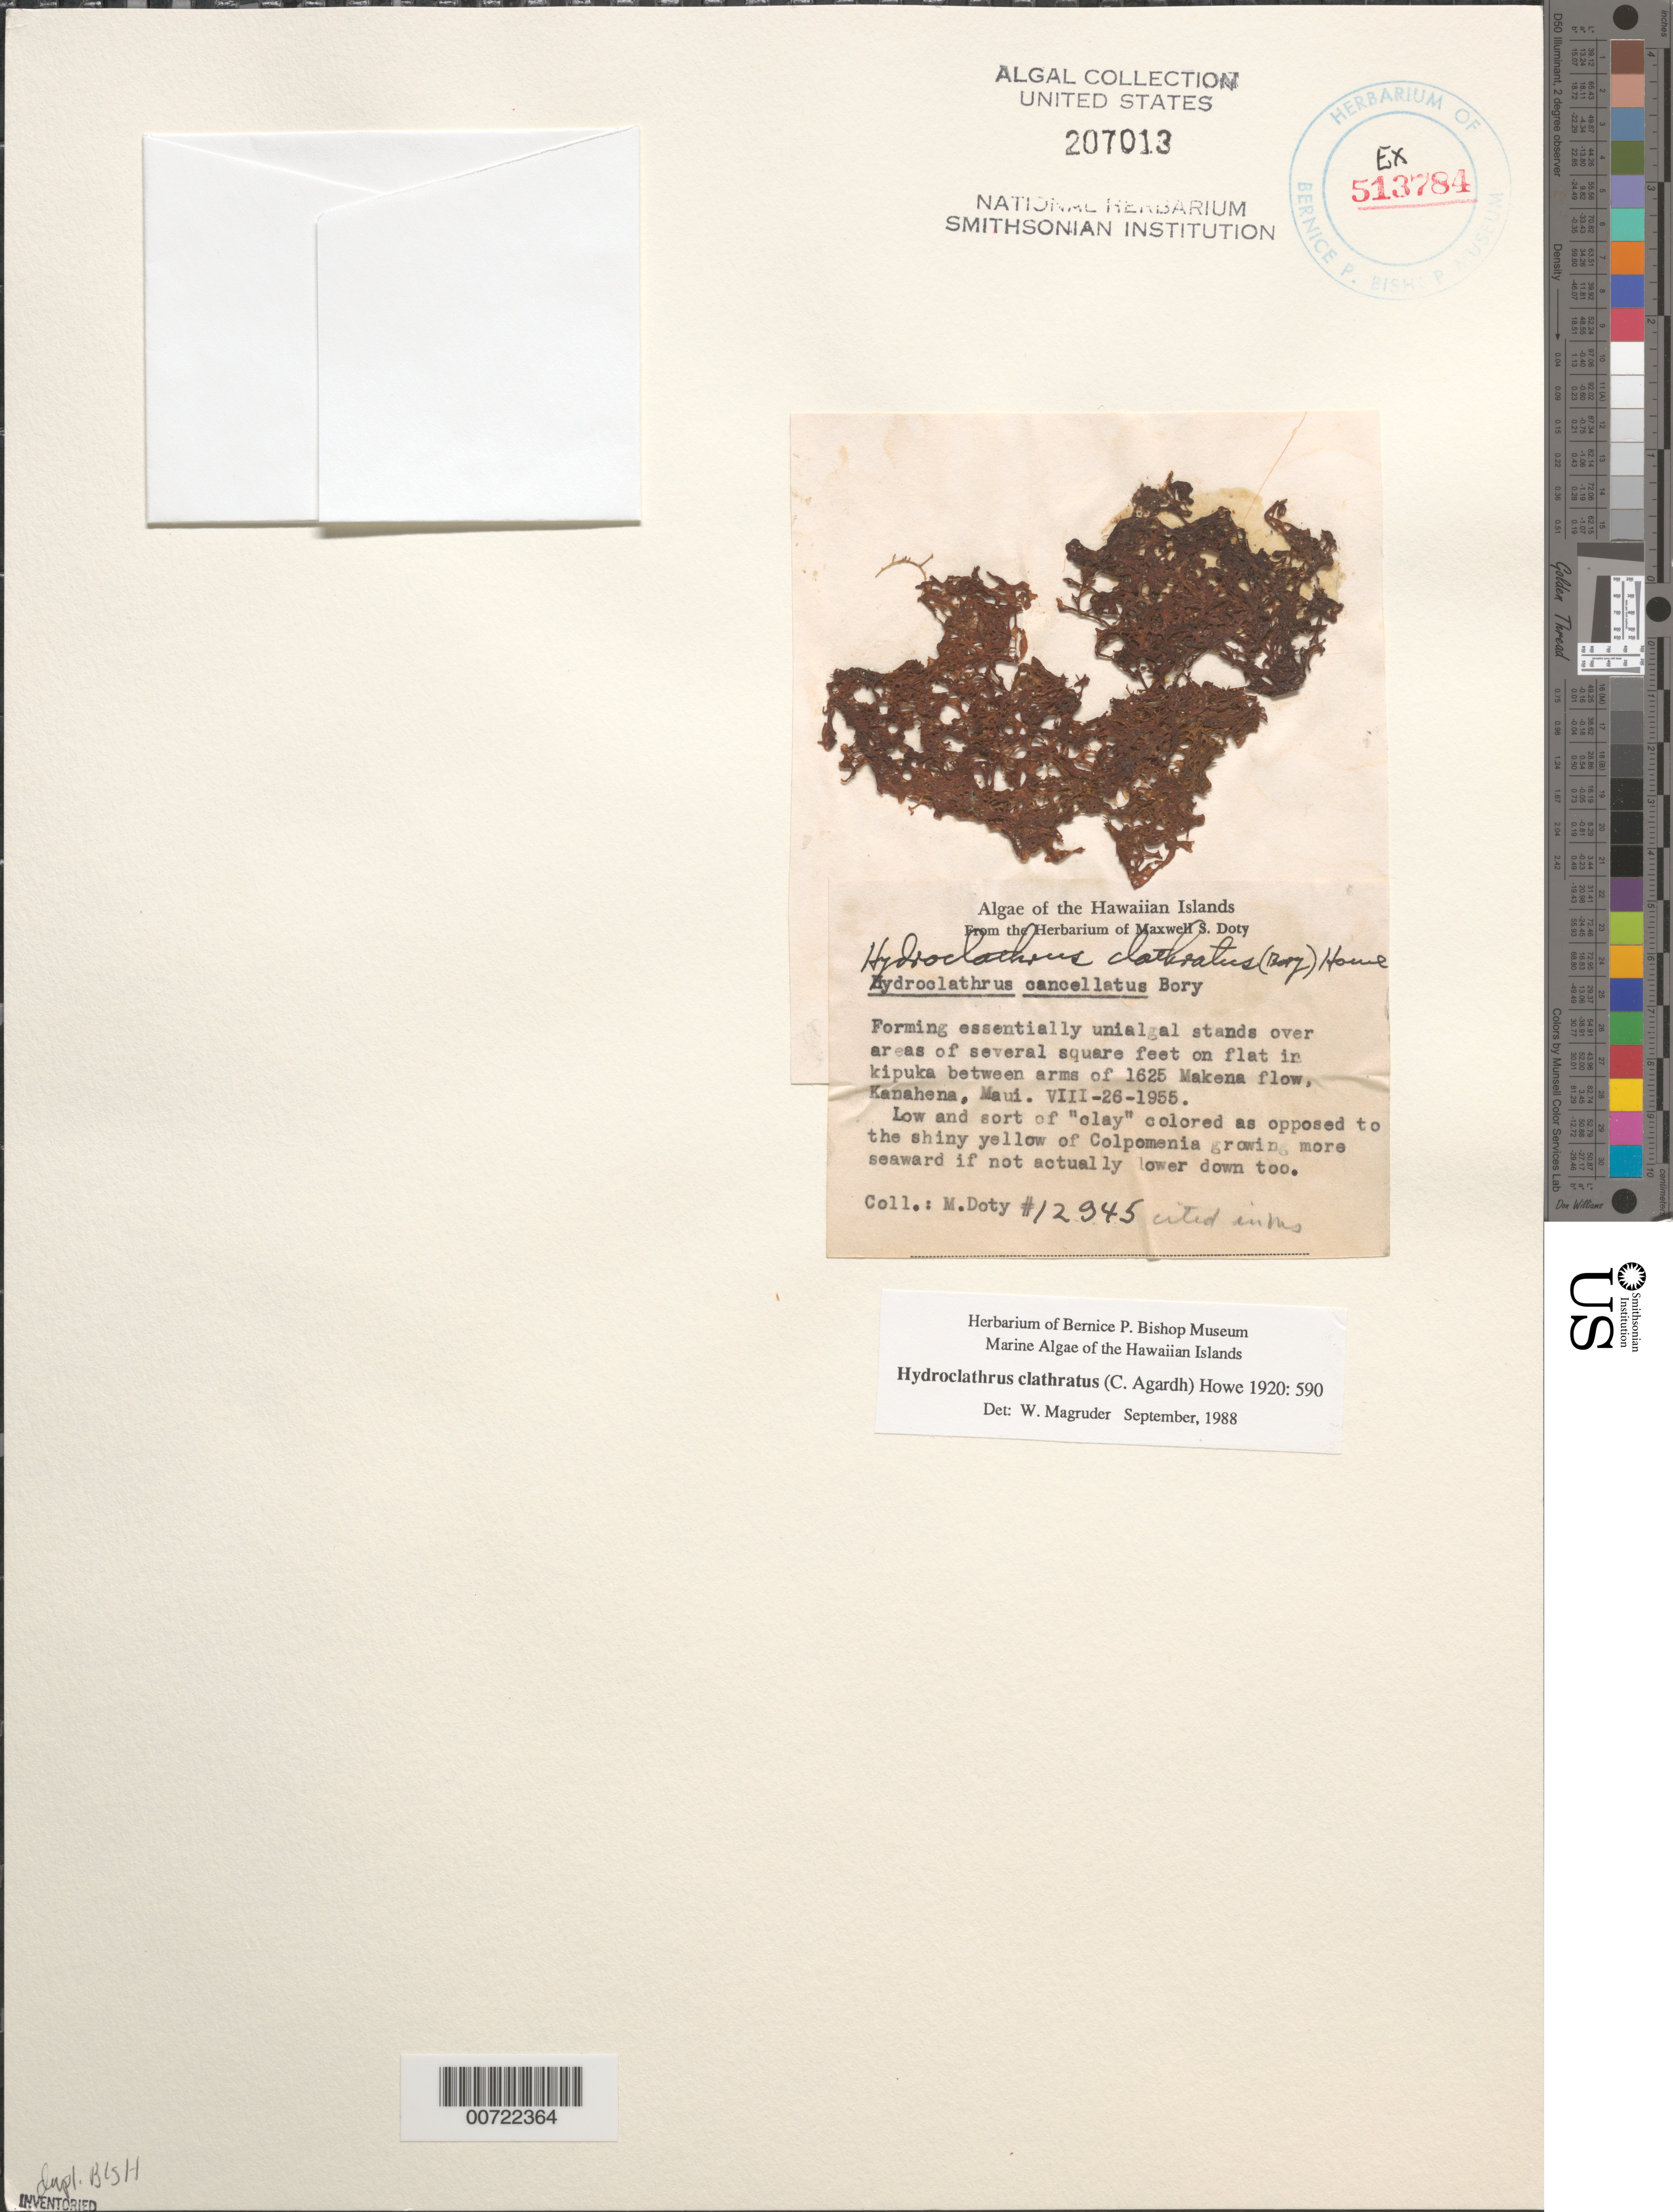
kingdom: Chromista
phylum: Ochrophyta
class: Phaeophyceae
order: Scytosiphonales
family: Scytosiphonaceae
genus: Hydroclathrus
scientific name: Hydroclathrus clathratus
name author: (C. Agardh) M. Howe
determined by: Magruder, W. H.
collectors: M. S. Doty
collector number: MSD 12945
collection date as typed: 26 Aug 1955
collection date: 1955-08-26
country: United States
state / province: Hawaii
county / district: Maui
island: Maui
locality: Kanahena, between arms of 1625 [sic] Makena flow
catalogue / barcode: US 207013